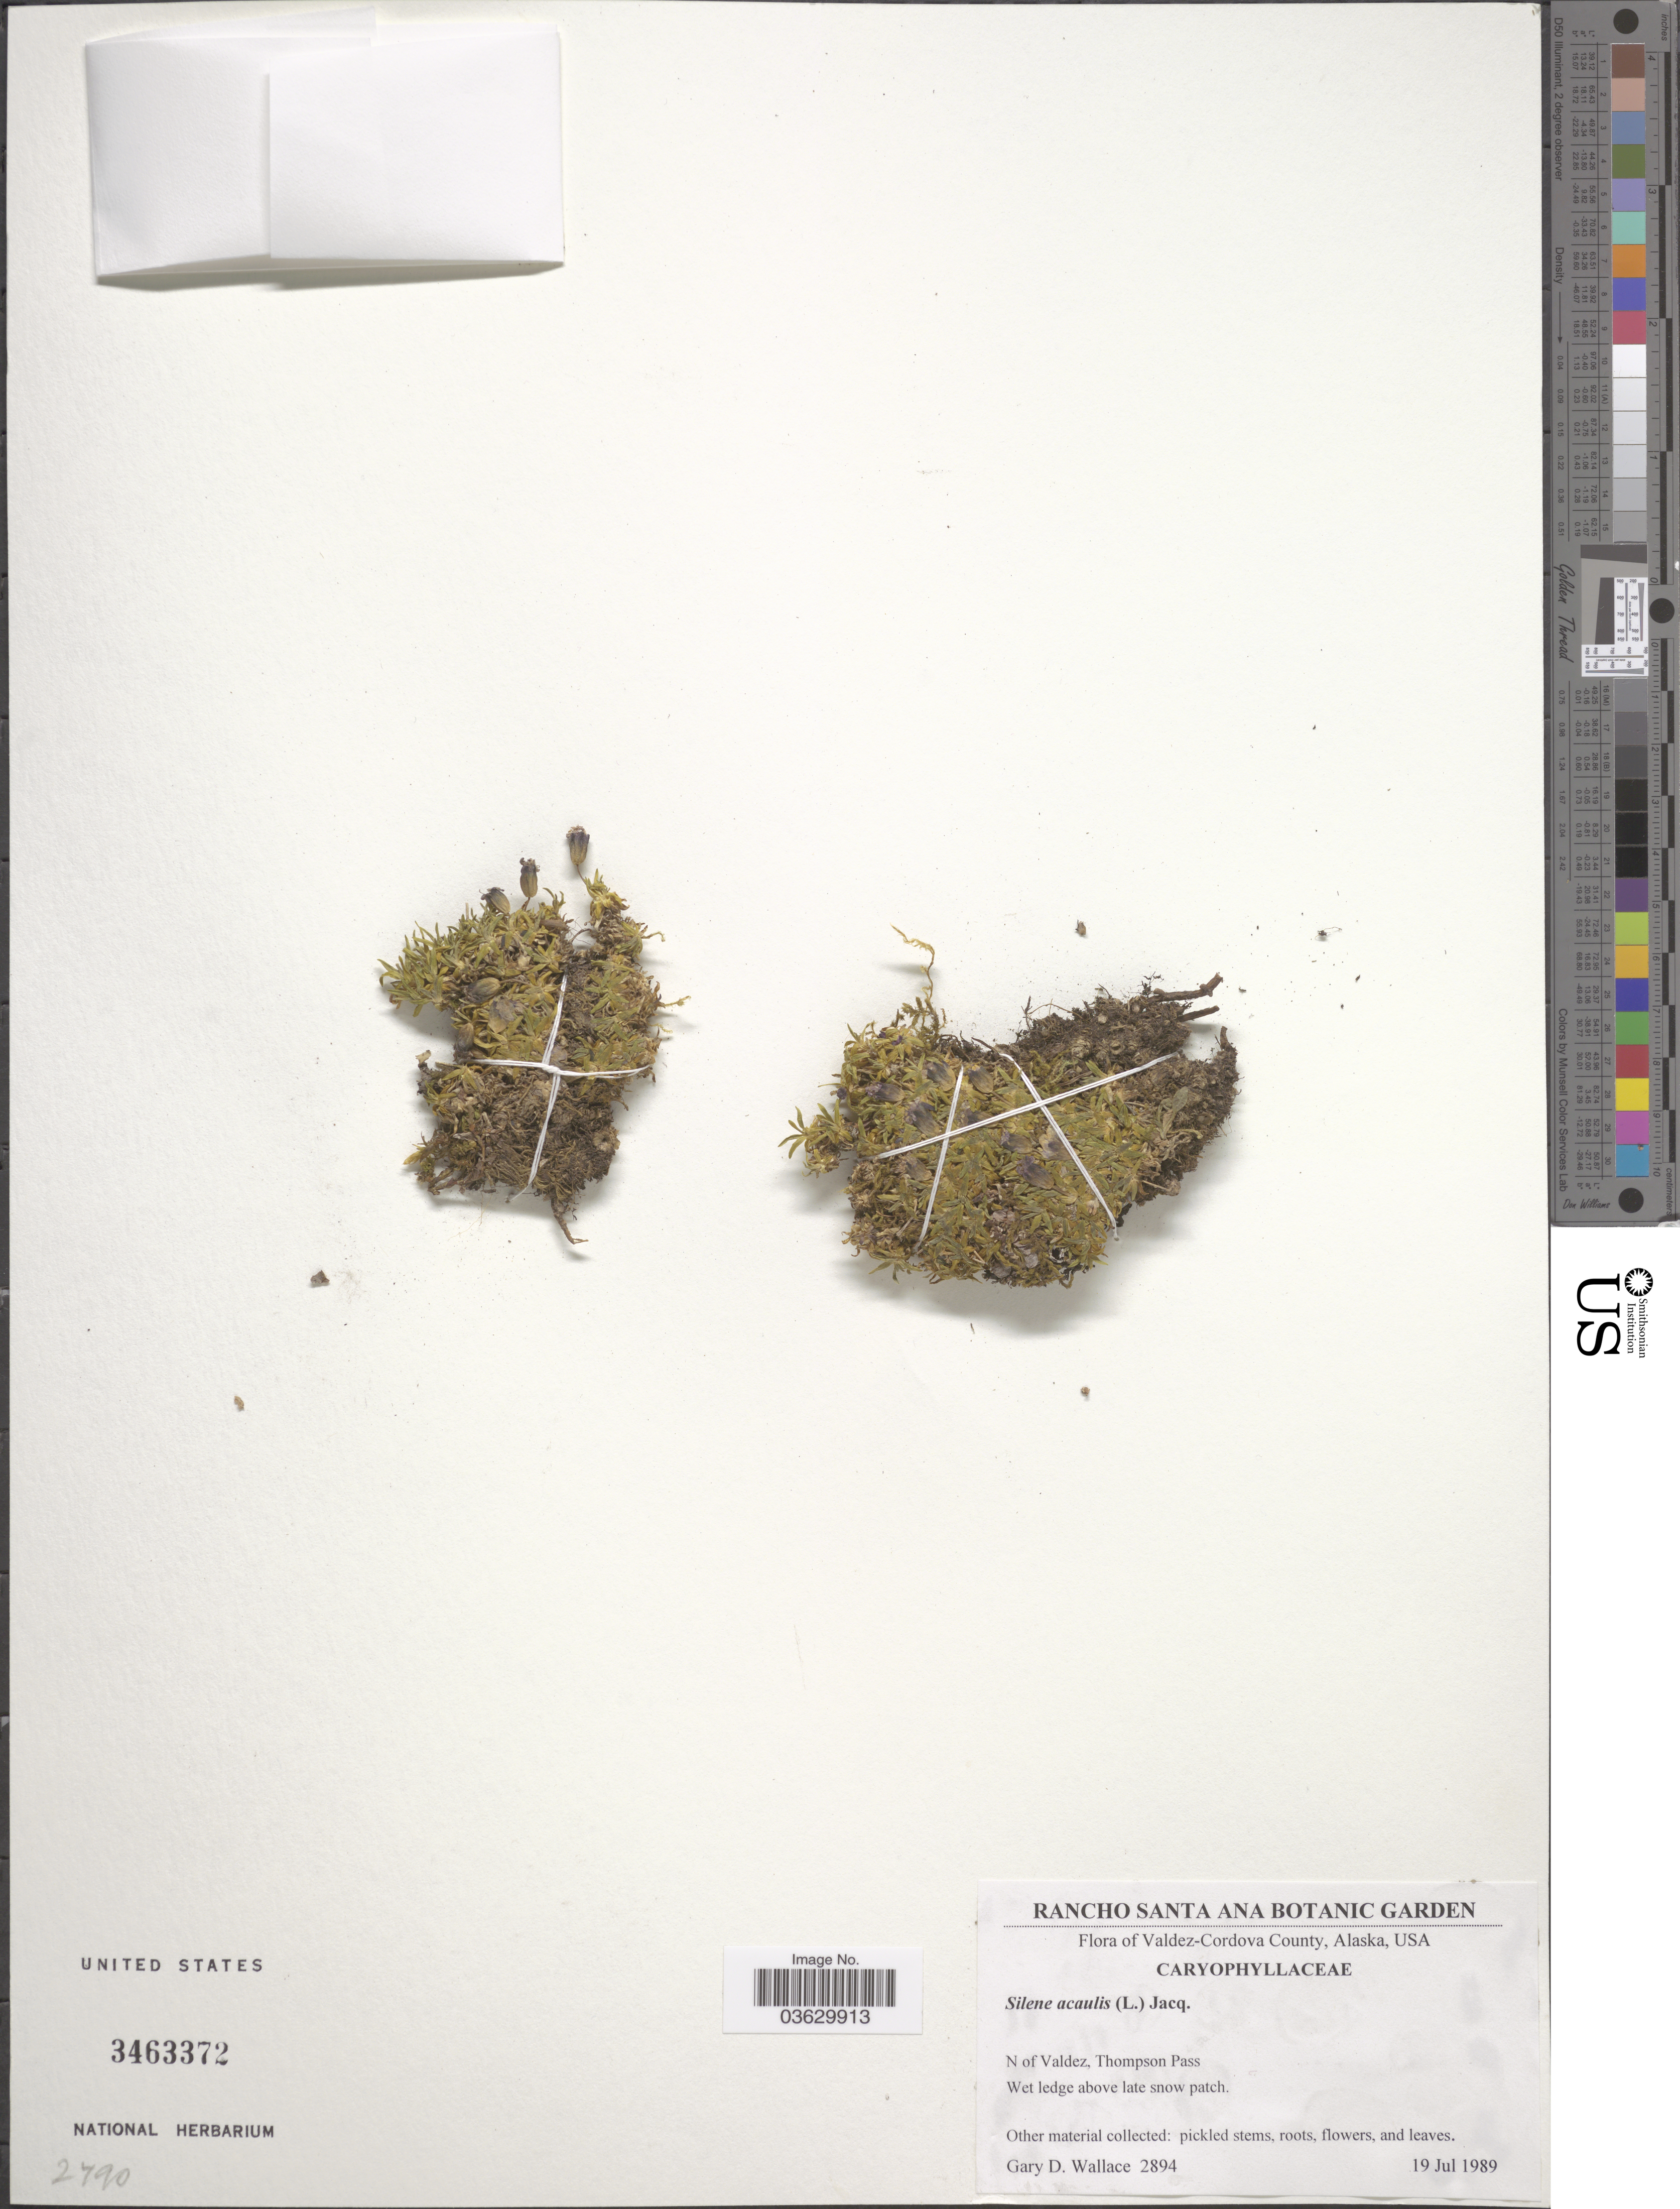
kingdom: Plantae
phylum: Tracheophyta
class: Magnoliopsida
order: Caryophyllales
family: Caryophyllaceae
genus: Silene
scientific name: Silene acaulis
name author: (L.) Jacq.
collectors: G. D. Wallace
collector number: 2894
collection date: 1989-07-19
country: United States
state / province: Alaska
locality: Valdez-Cordova County. N of Valdez, Thompson Pass.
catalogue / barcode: US 3463372